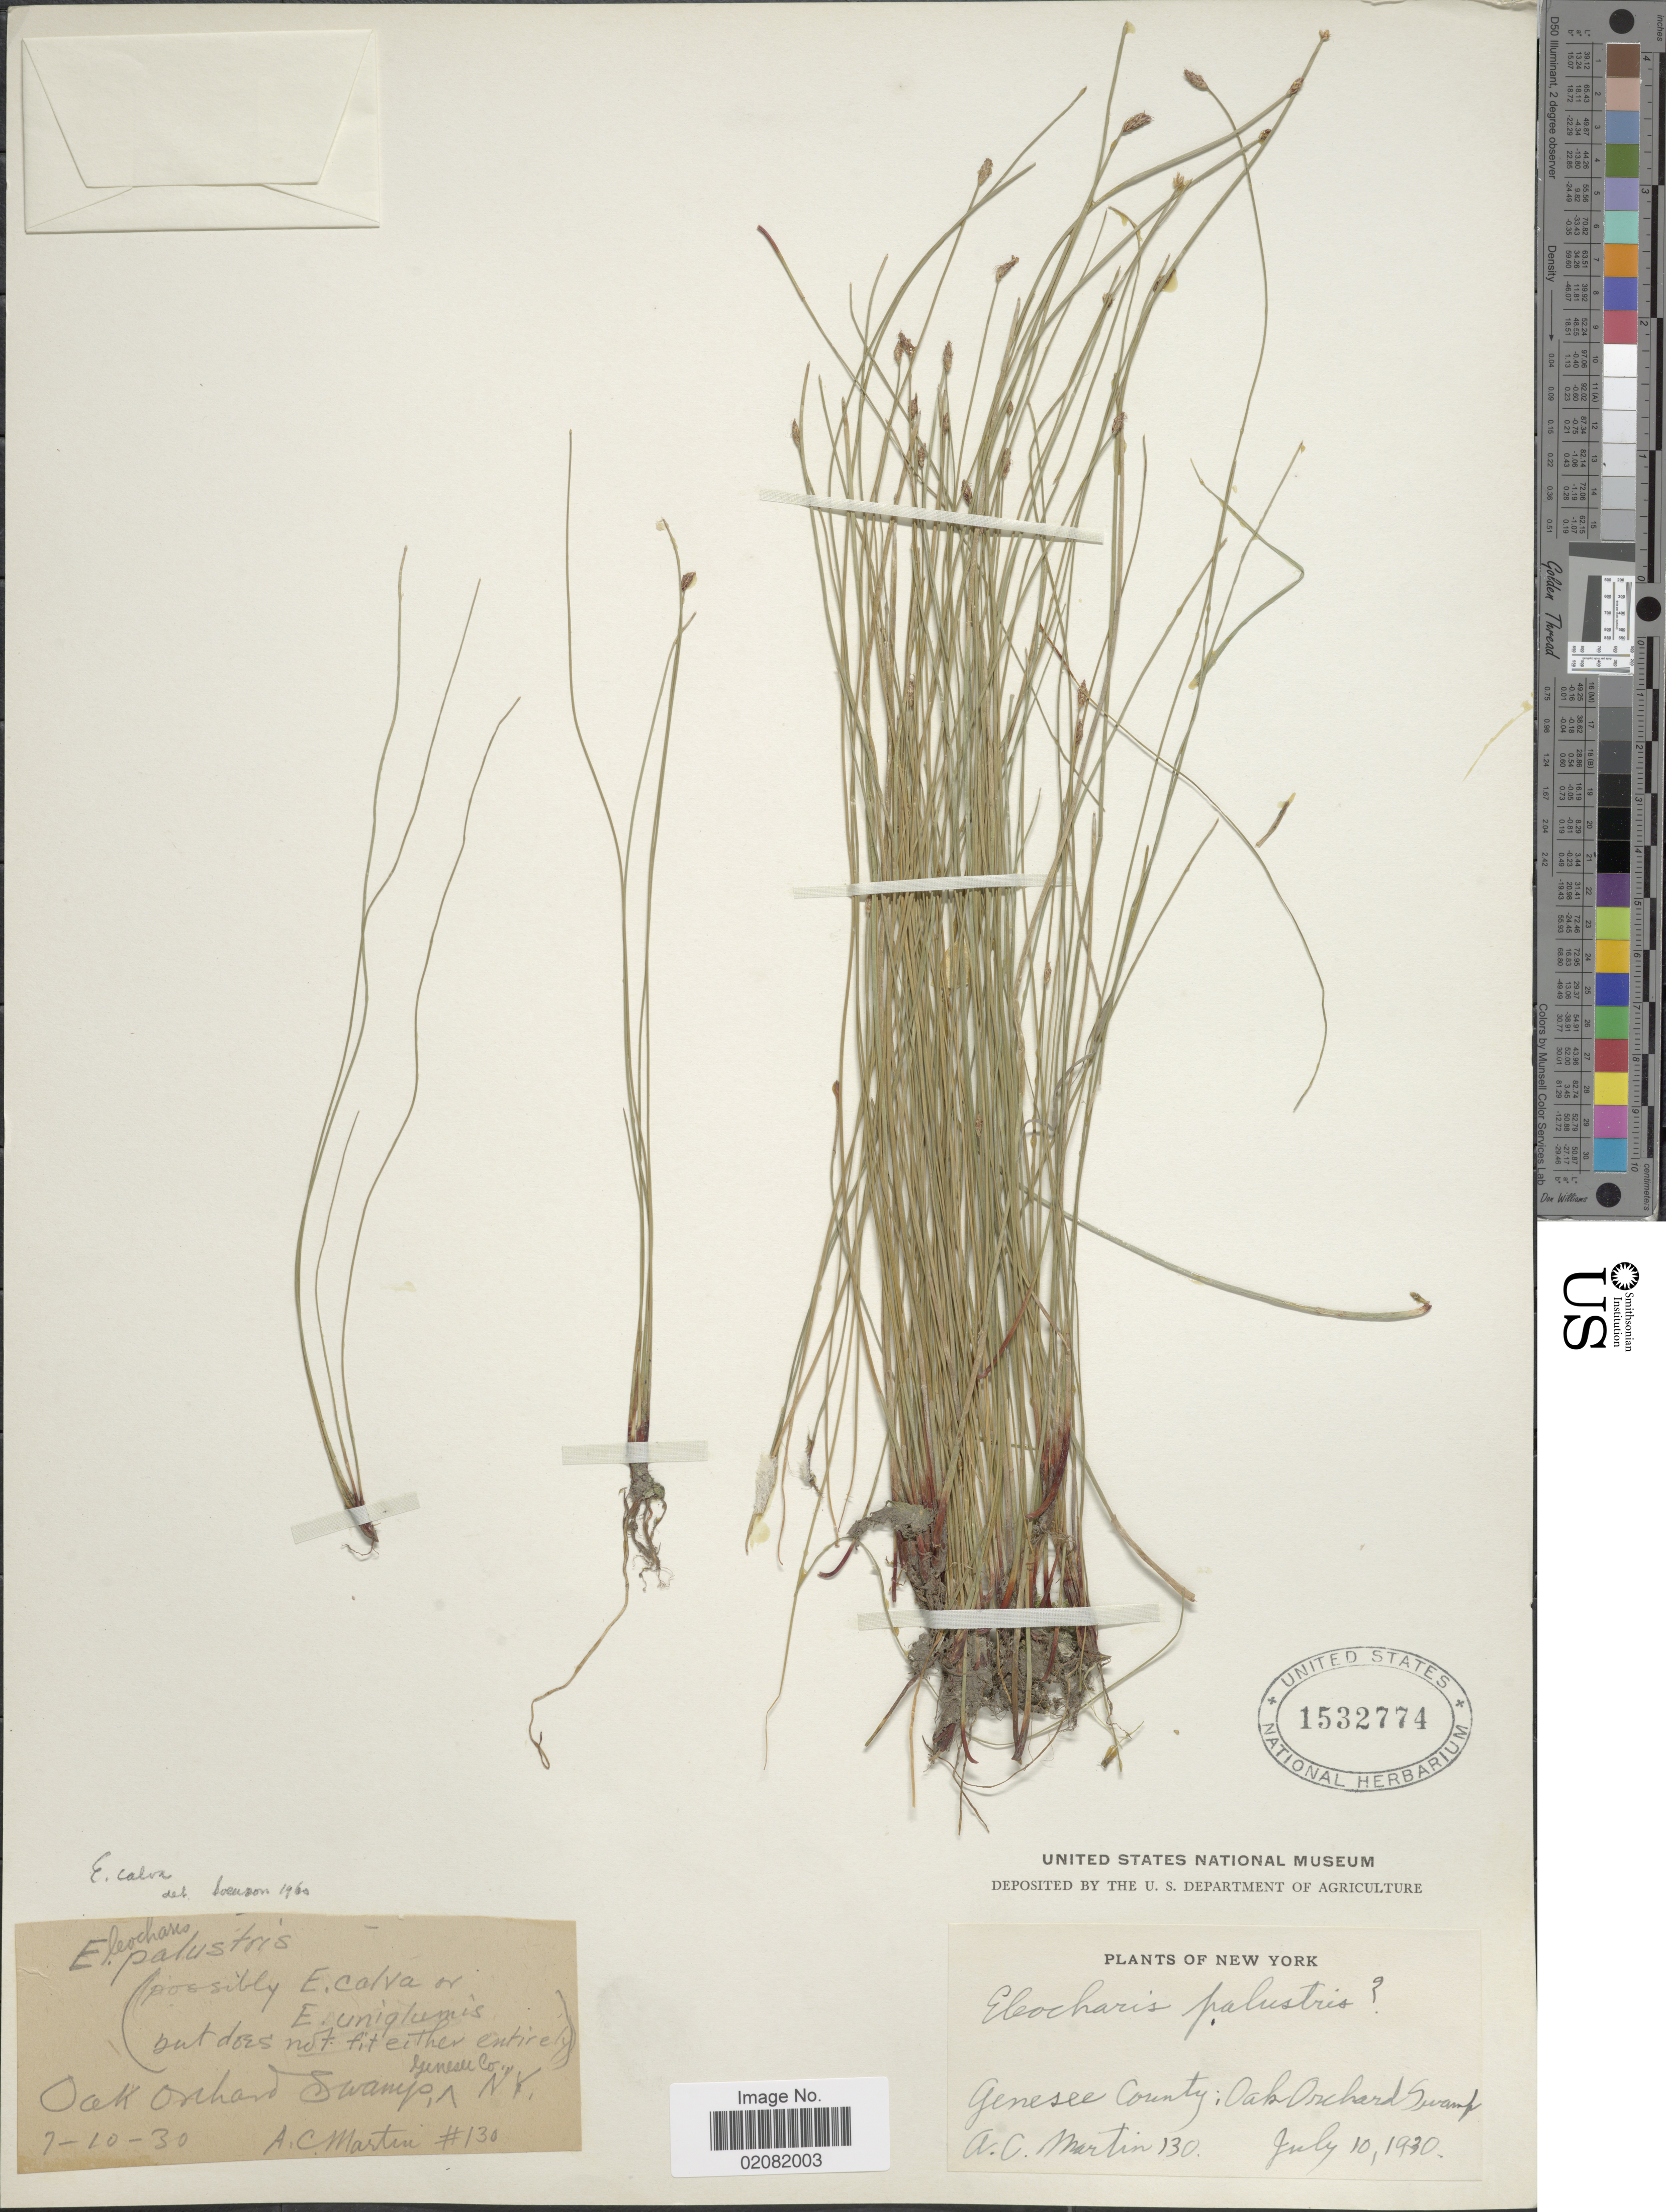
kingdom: Plantae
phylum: Tracheophyta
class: Liliopsida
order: Poales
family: Cyperaceae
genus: Eleocharis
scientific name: Eleocharis erythropoda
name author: Steud.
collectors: A. C. Martin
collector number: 130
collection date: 1930-07-10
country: United States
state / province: New York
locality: Genesee County; Oak Orchard Swamp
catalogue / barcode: US 1532774